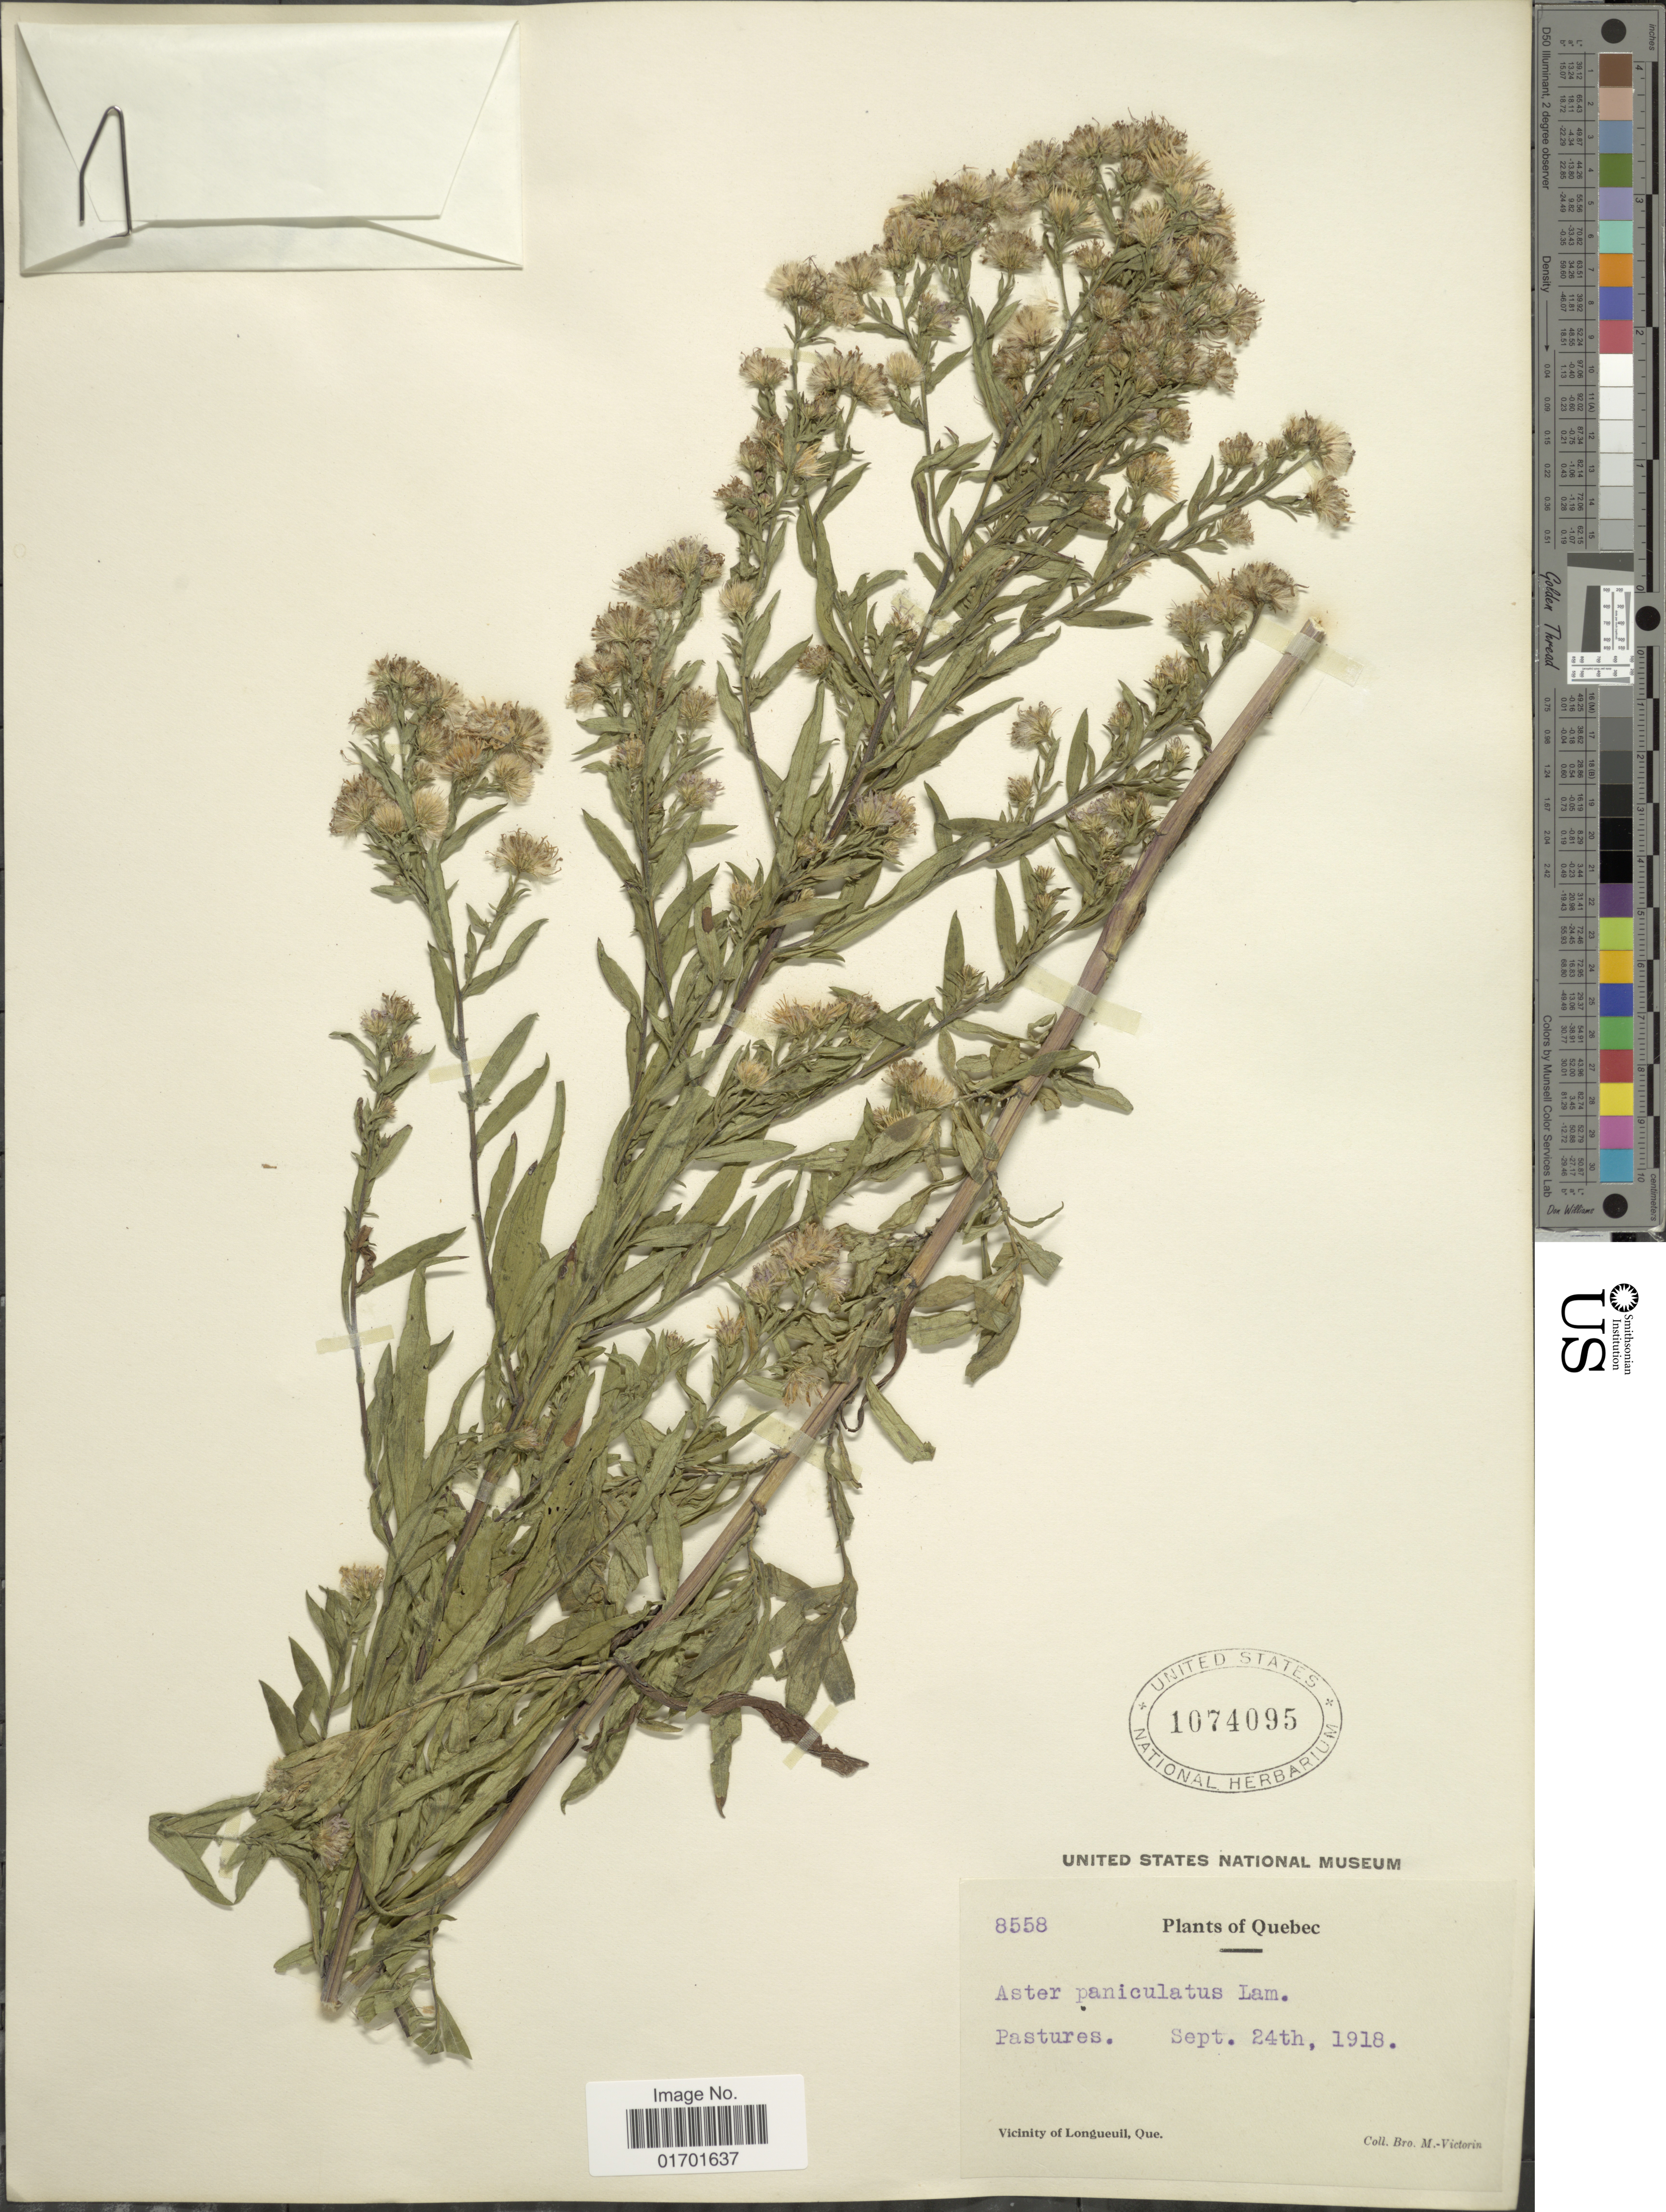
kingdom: Plantae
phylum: Tracheophyta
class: Magnoliopsida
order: Asterales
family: Asteraceae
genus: Symphyotrichum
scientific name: Symphyotrichum lanceolatum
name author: (Willd.) G.L. Nesom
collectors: Fr. Marie-Victorin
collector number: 8558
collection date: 1918-09-24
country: Canada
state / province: Quebec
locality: Vicinity of Longueuil.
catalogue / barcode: US 1074095